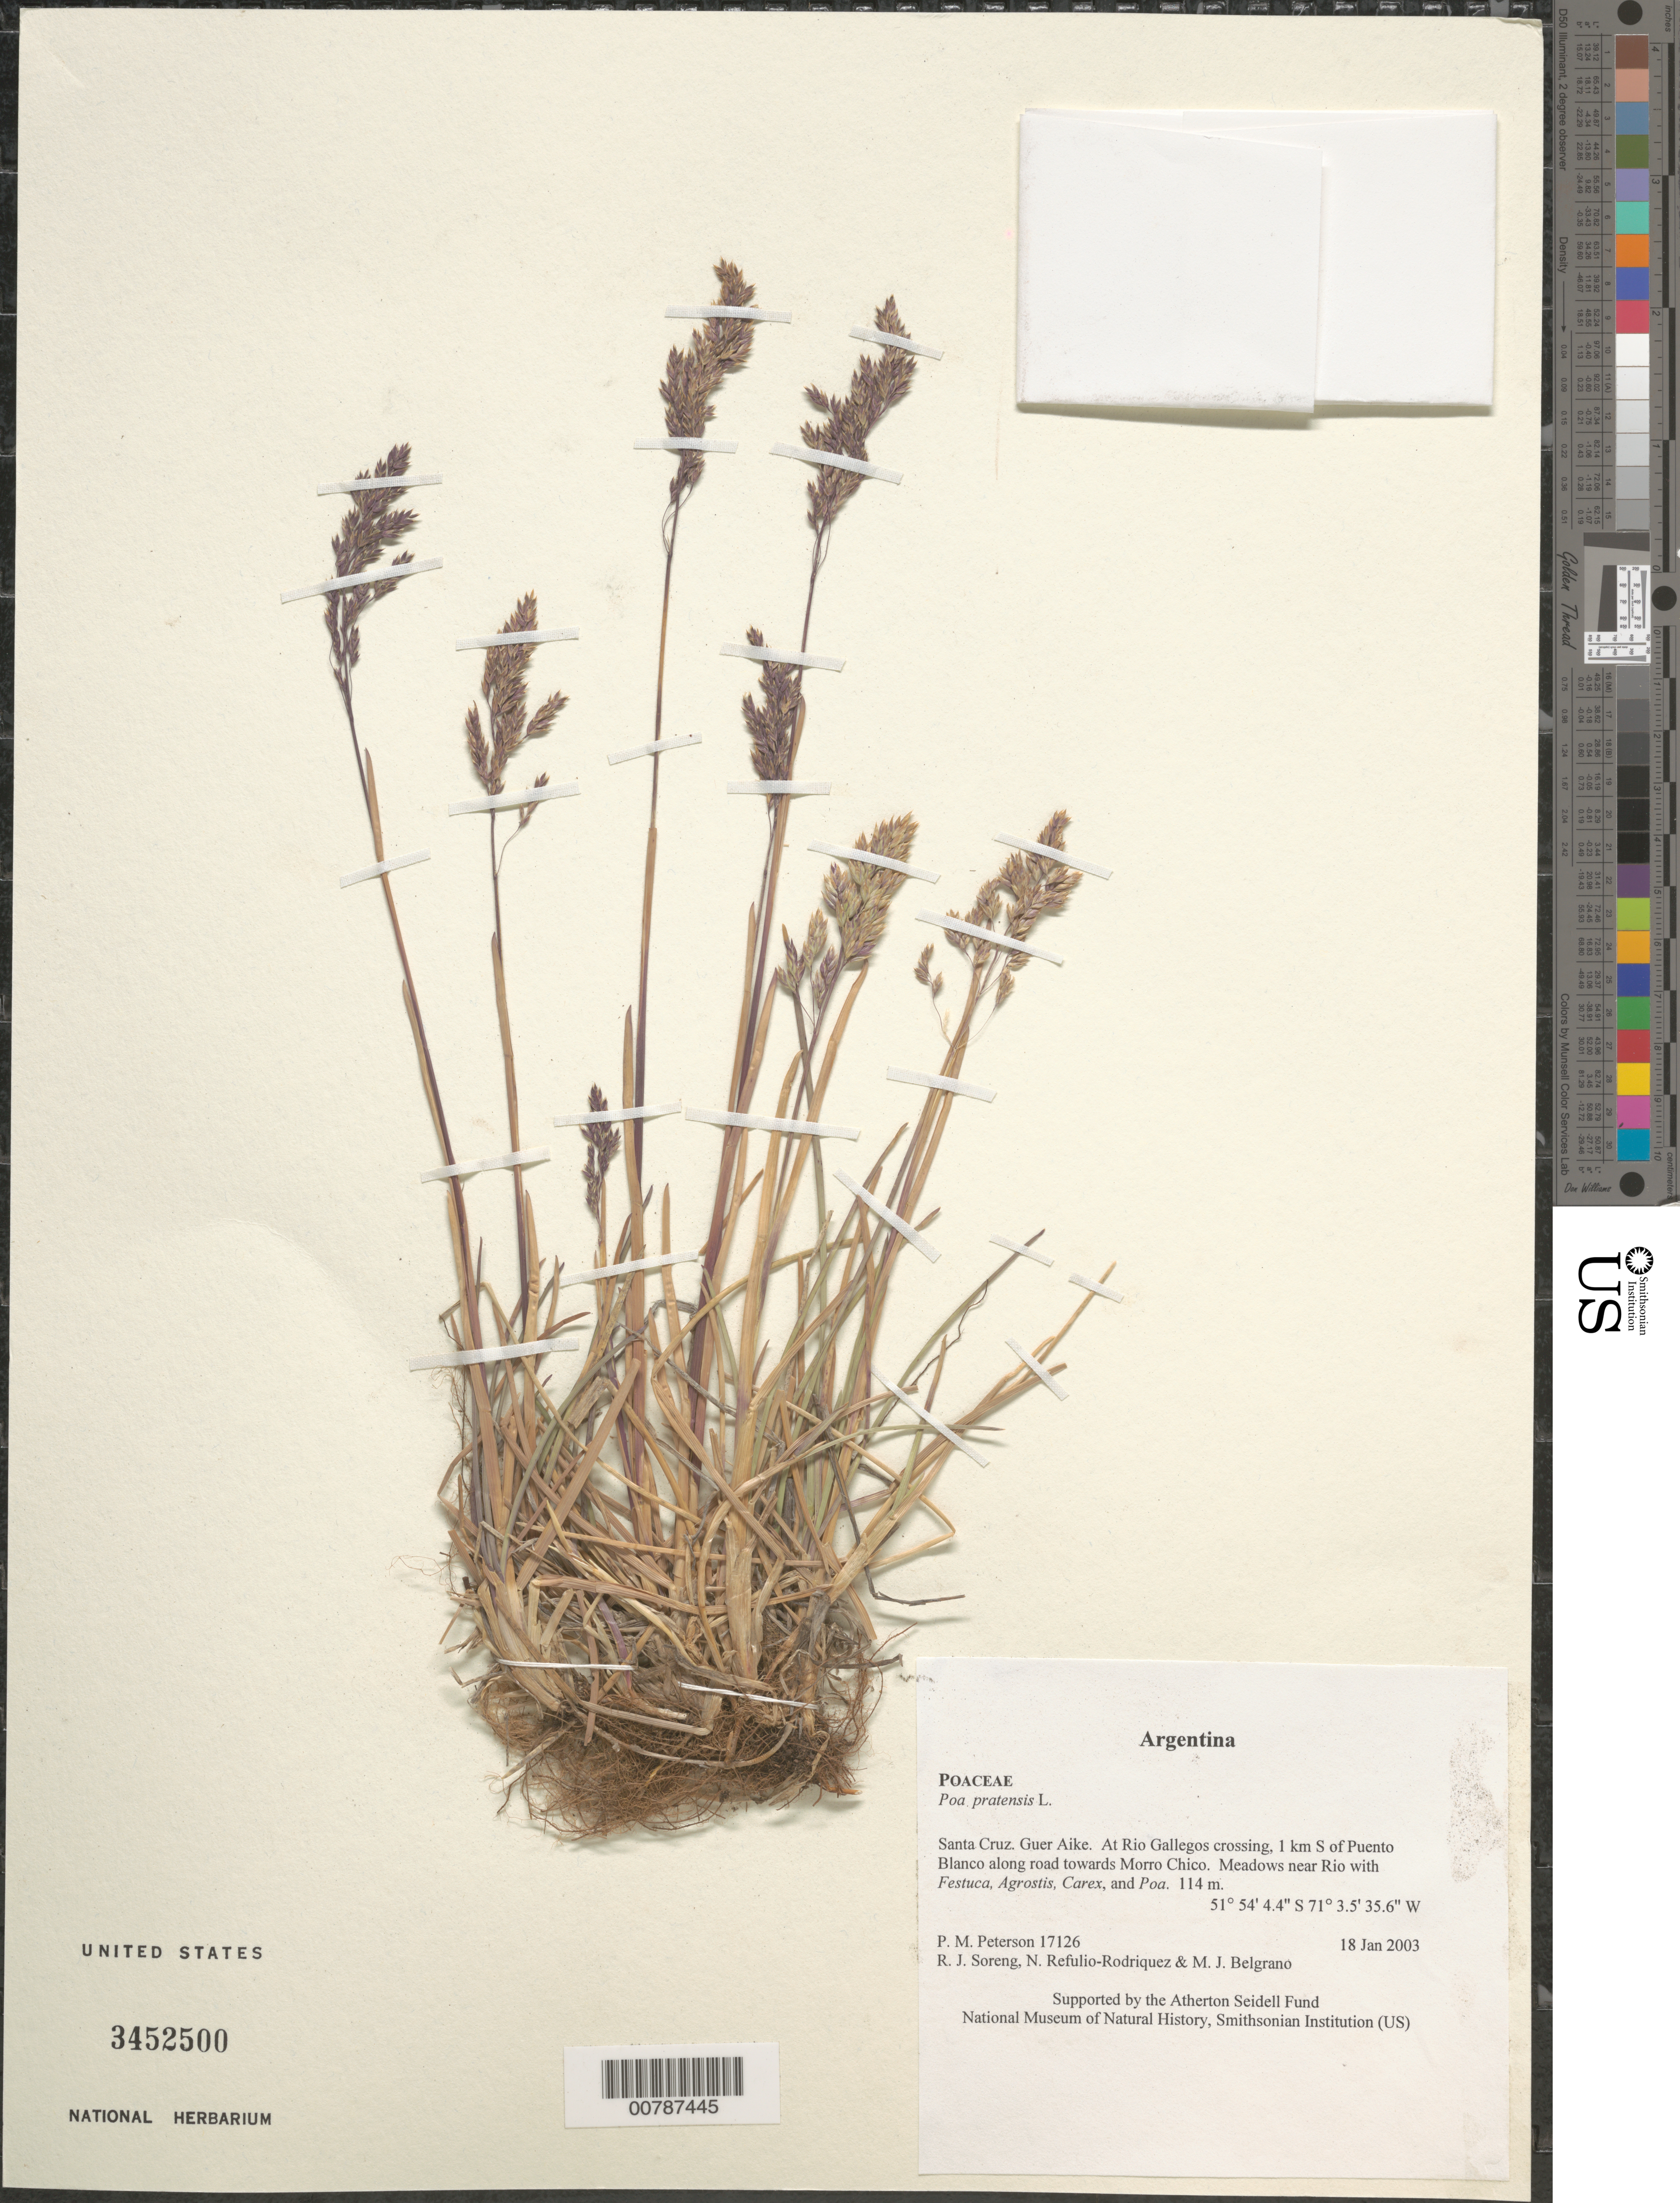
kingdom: Plantae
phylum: Tracheophyta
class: Liliopsida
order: Poales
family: Poaceae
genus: Poa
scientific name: Poa pratensis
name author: L.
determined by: Soreng, Robert J., Research Associate (BOT), Smithsonian Institution - National Museum of Natural History (UNITED STATES)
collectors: P. M. Peterson, R. J. Soreng, N. Refulio-Rodríguez & M. Belgrano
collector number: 17126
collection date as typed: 18 Jan 2003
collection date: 2003-01-18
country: Argentina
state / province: Santa Cruz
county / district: Guer Aike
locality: At Rio Gallegos crossing, 1 km S of Puento Blanco along road towards Morro Chico. Meadows near Rio with Festuca, Agrostis, Carex, and Poa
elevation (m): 114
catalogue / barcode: US 3452500